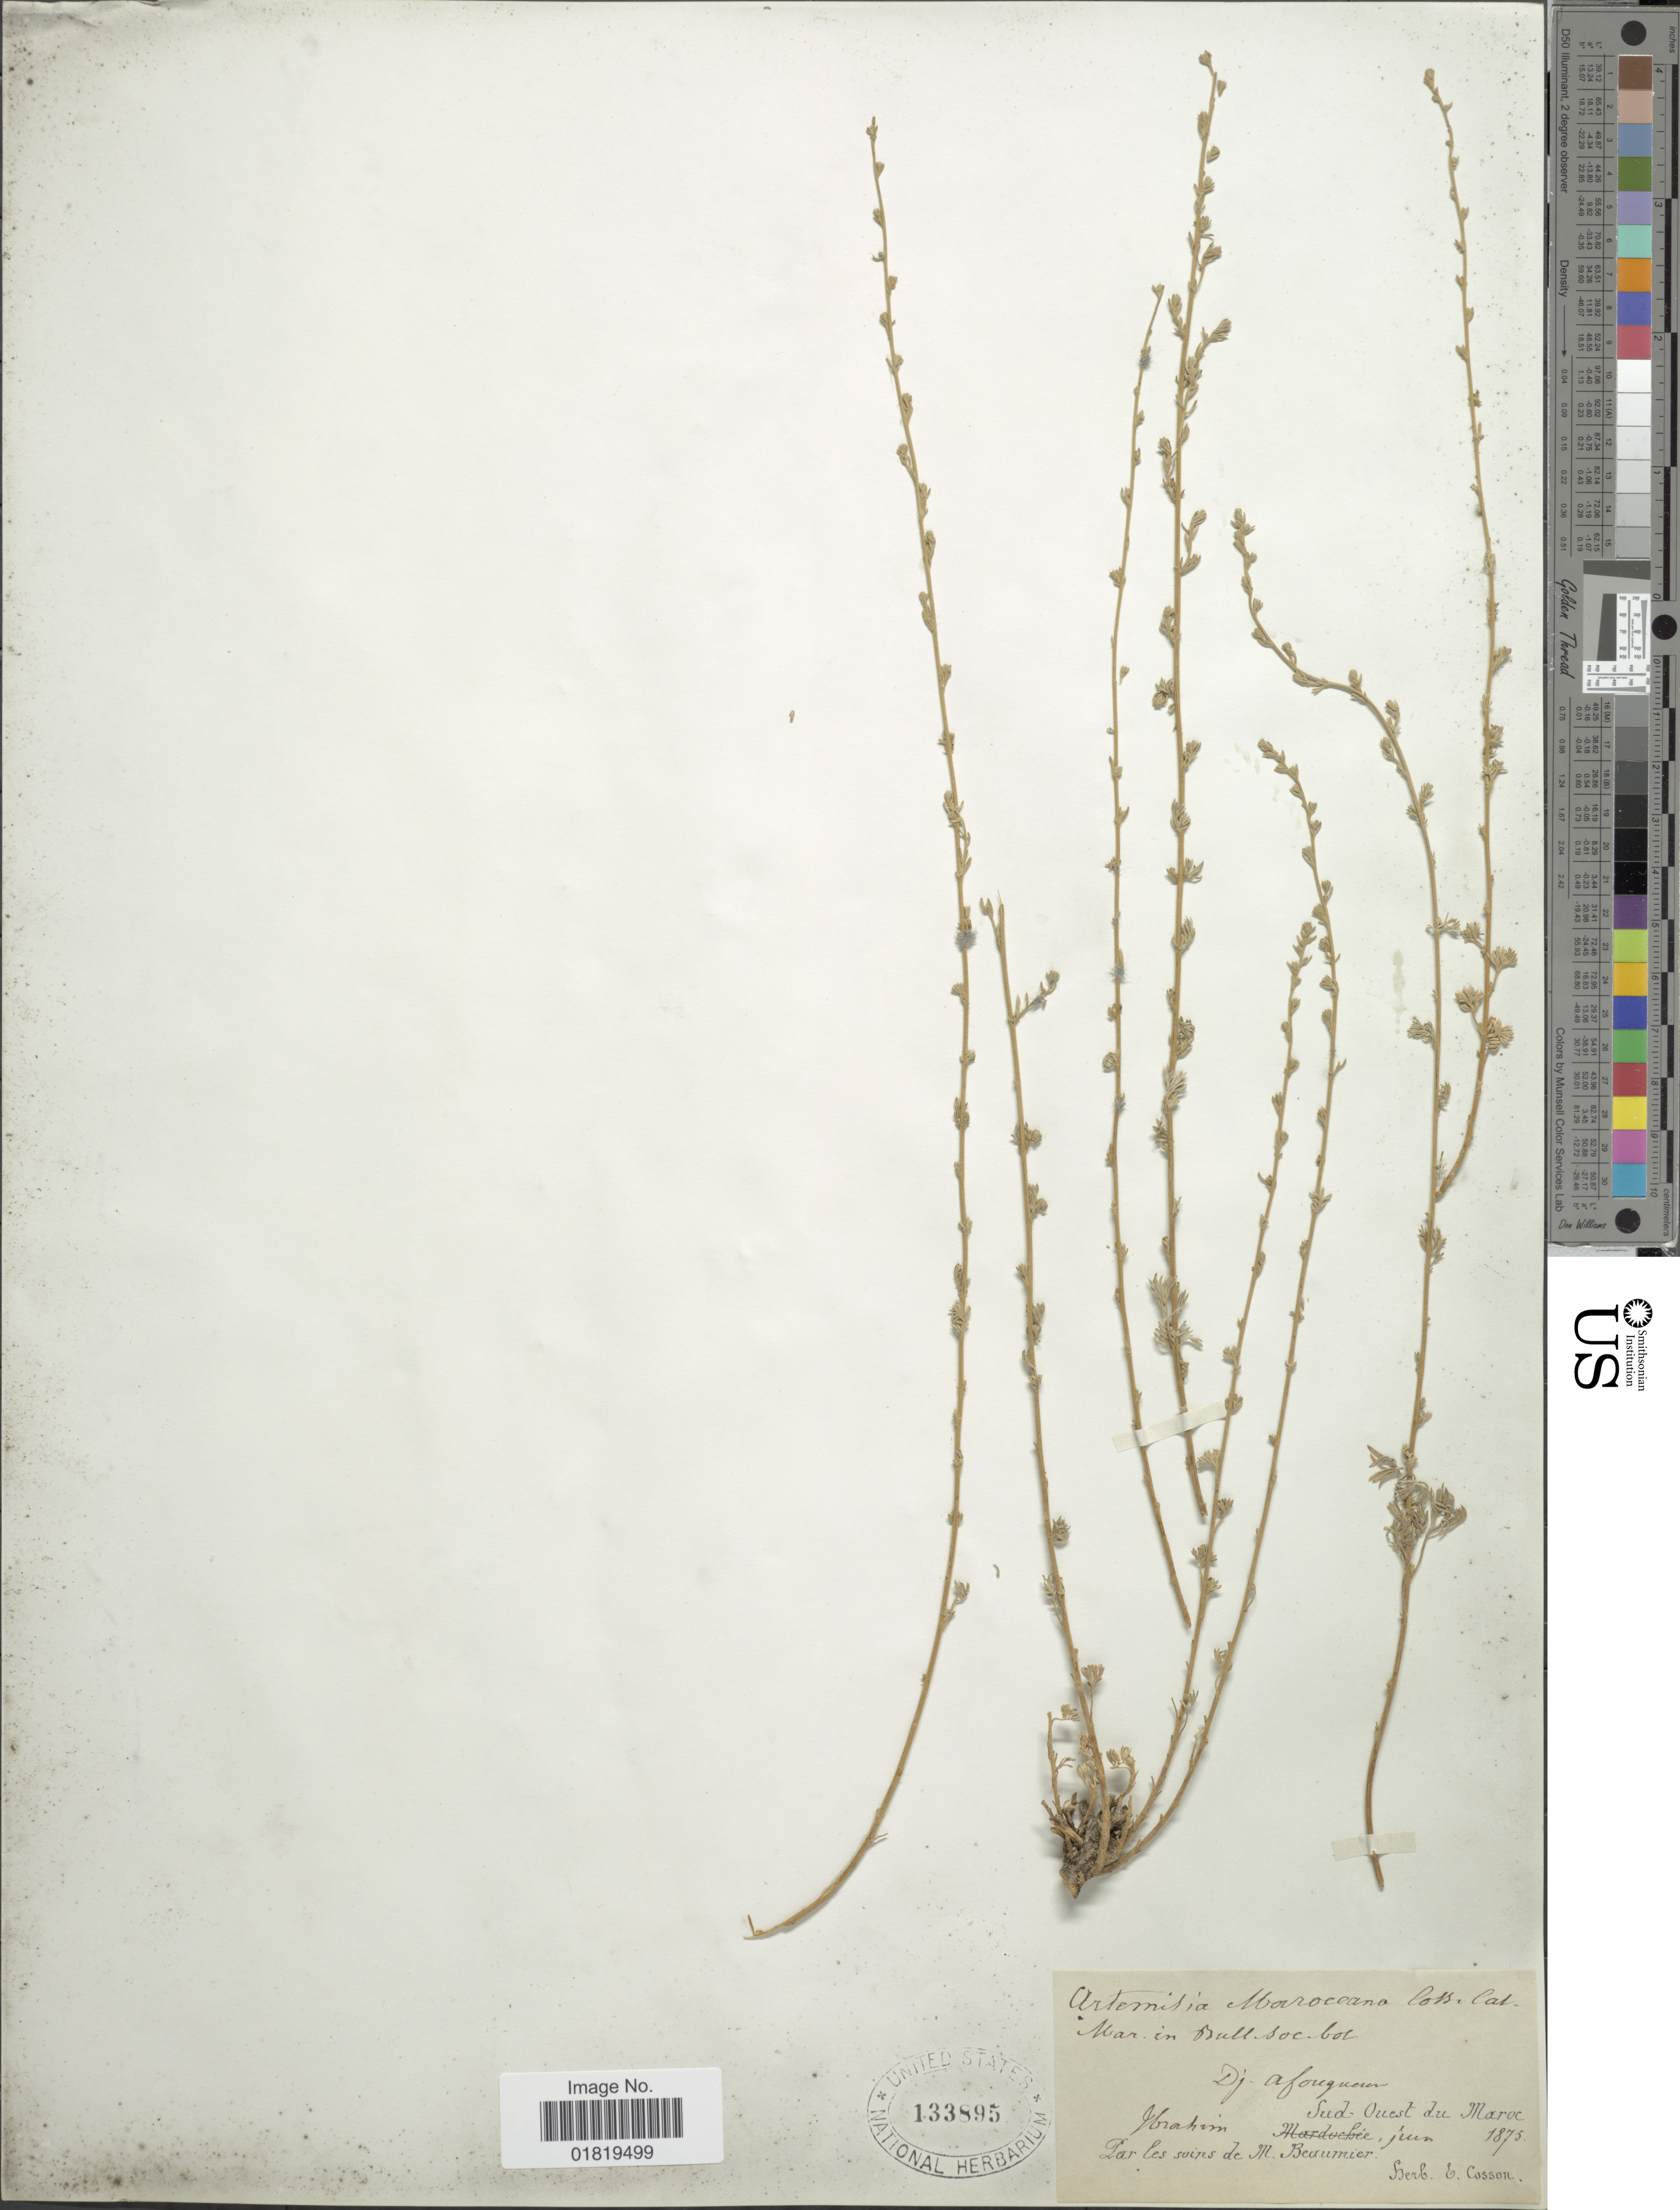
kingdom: Plantae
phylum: Tracheophyta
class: Magnoliopsida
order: Asterales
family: Asteraceae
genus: Artemisia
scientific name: Artemisia maroccana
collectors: ex herb. E. Cosson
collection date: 1875-06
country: Morocco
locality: Sud-Ouest du Maroc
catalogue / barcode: US 133895